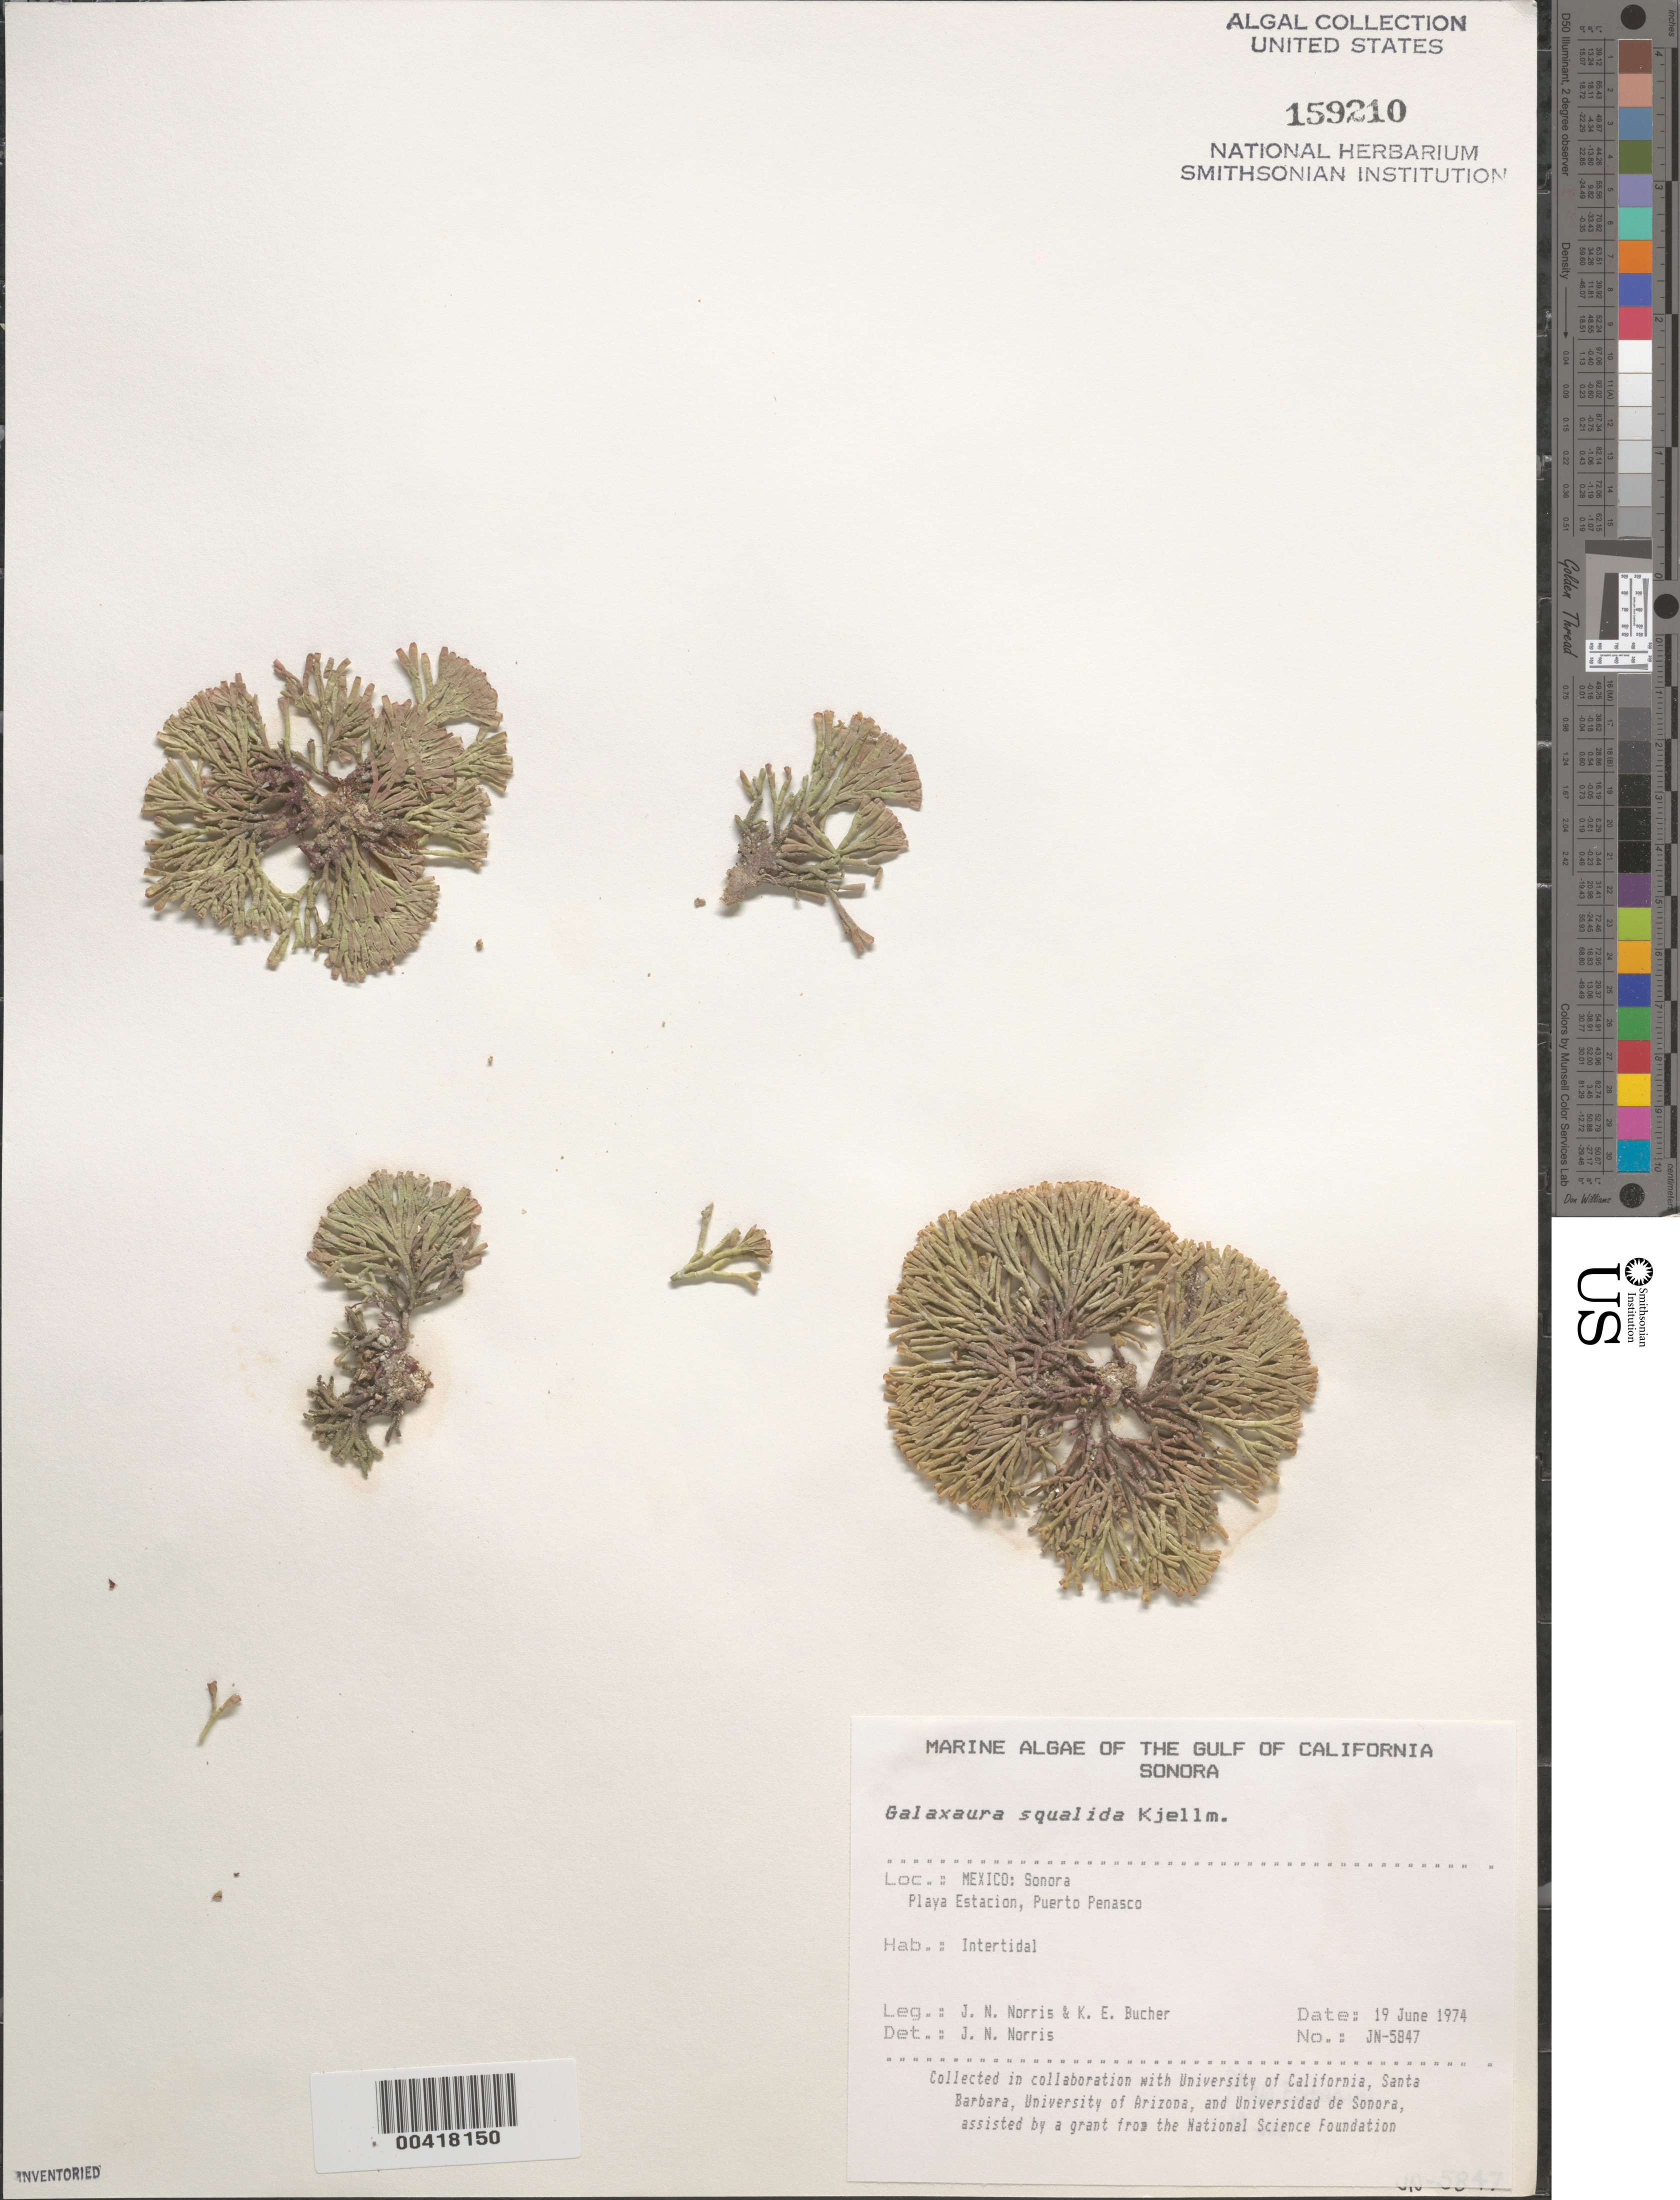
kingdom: Plantae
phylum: Rhodophyta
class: Florideophyceae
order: Nemaliales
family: Galaxauraceae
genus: Galaxaura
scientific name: Galaxaura rugosa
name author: (Ellis & Sol.) J.V.Lamouroux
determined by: Algae name updating Project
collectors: J. N. Norris & K. E. Bucher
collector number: JN-5847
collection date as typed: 19 Jun 1974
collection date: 1974-06-19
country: Mexico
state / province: Sonora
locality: Playa Estacion, Puerto Penasco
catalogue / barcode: US 159210